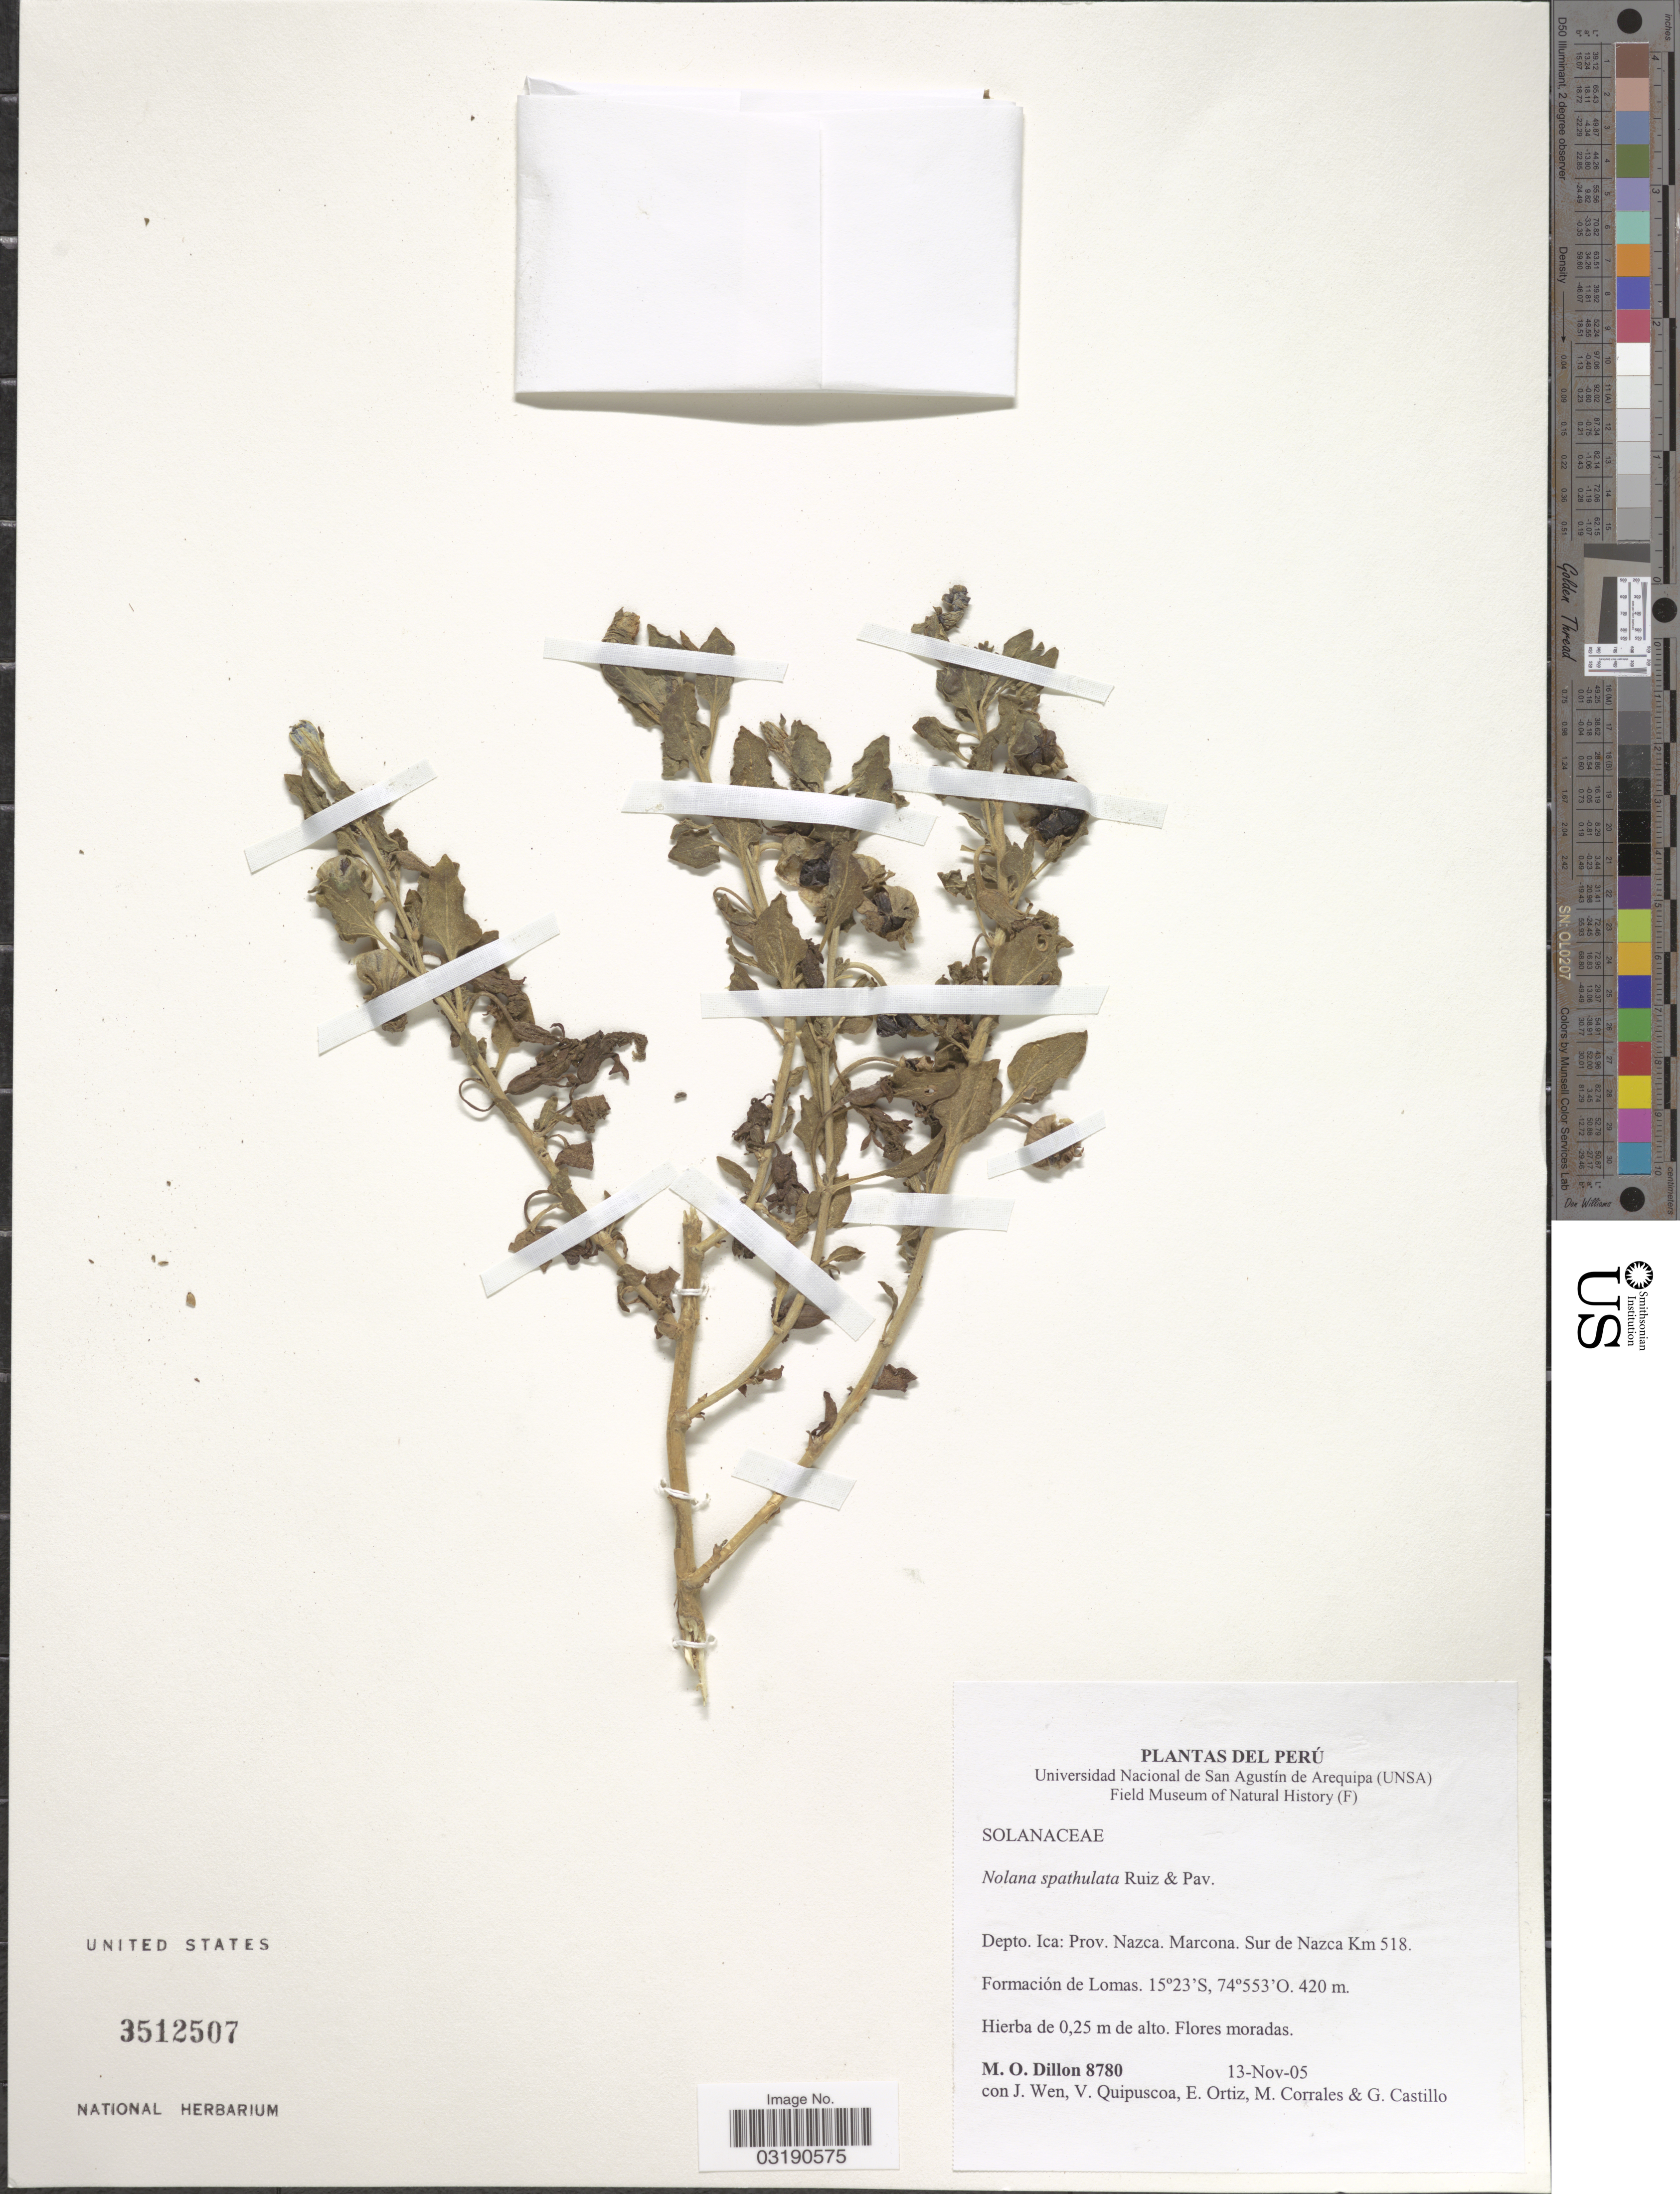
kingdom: Plantae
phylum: Tracheophyta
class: Magnoliopsida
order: Solanales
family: Solanaceae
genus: Nolana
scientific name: Nolana spathulata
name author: Ruiz & Pav.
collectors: M. O. Dillon, J. Wen, V. Quipuscoa, E. Ortiz & et al.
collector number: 8780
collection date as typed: Transcribed d/m/y: 13/11/5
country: Peru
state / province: Ica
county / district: Nazca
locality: Depto. Ica: Prov. Nazca. Marcona. Sur de Nazca Km 518.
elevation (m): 420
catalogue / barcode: US 3512507